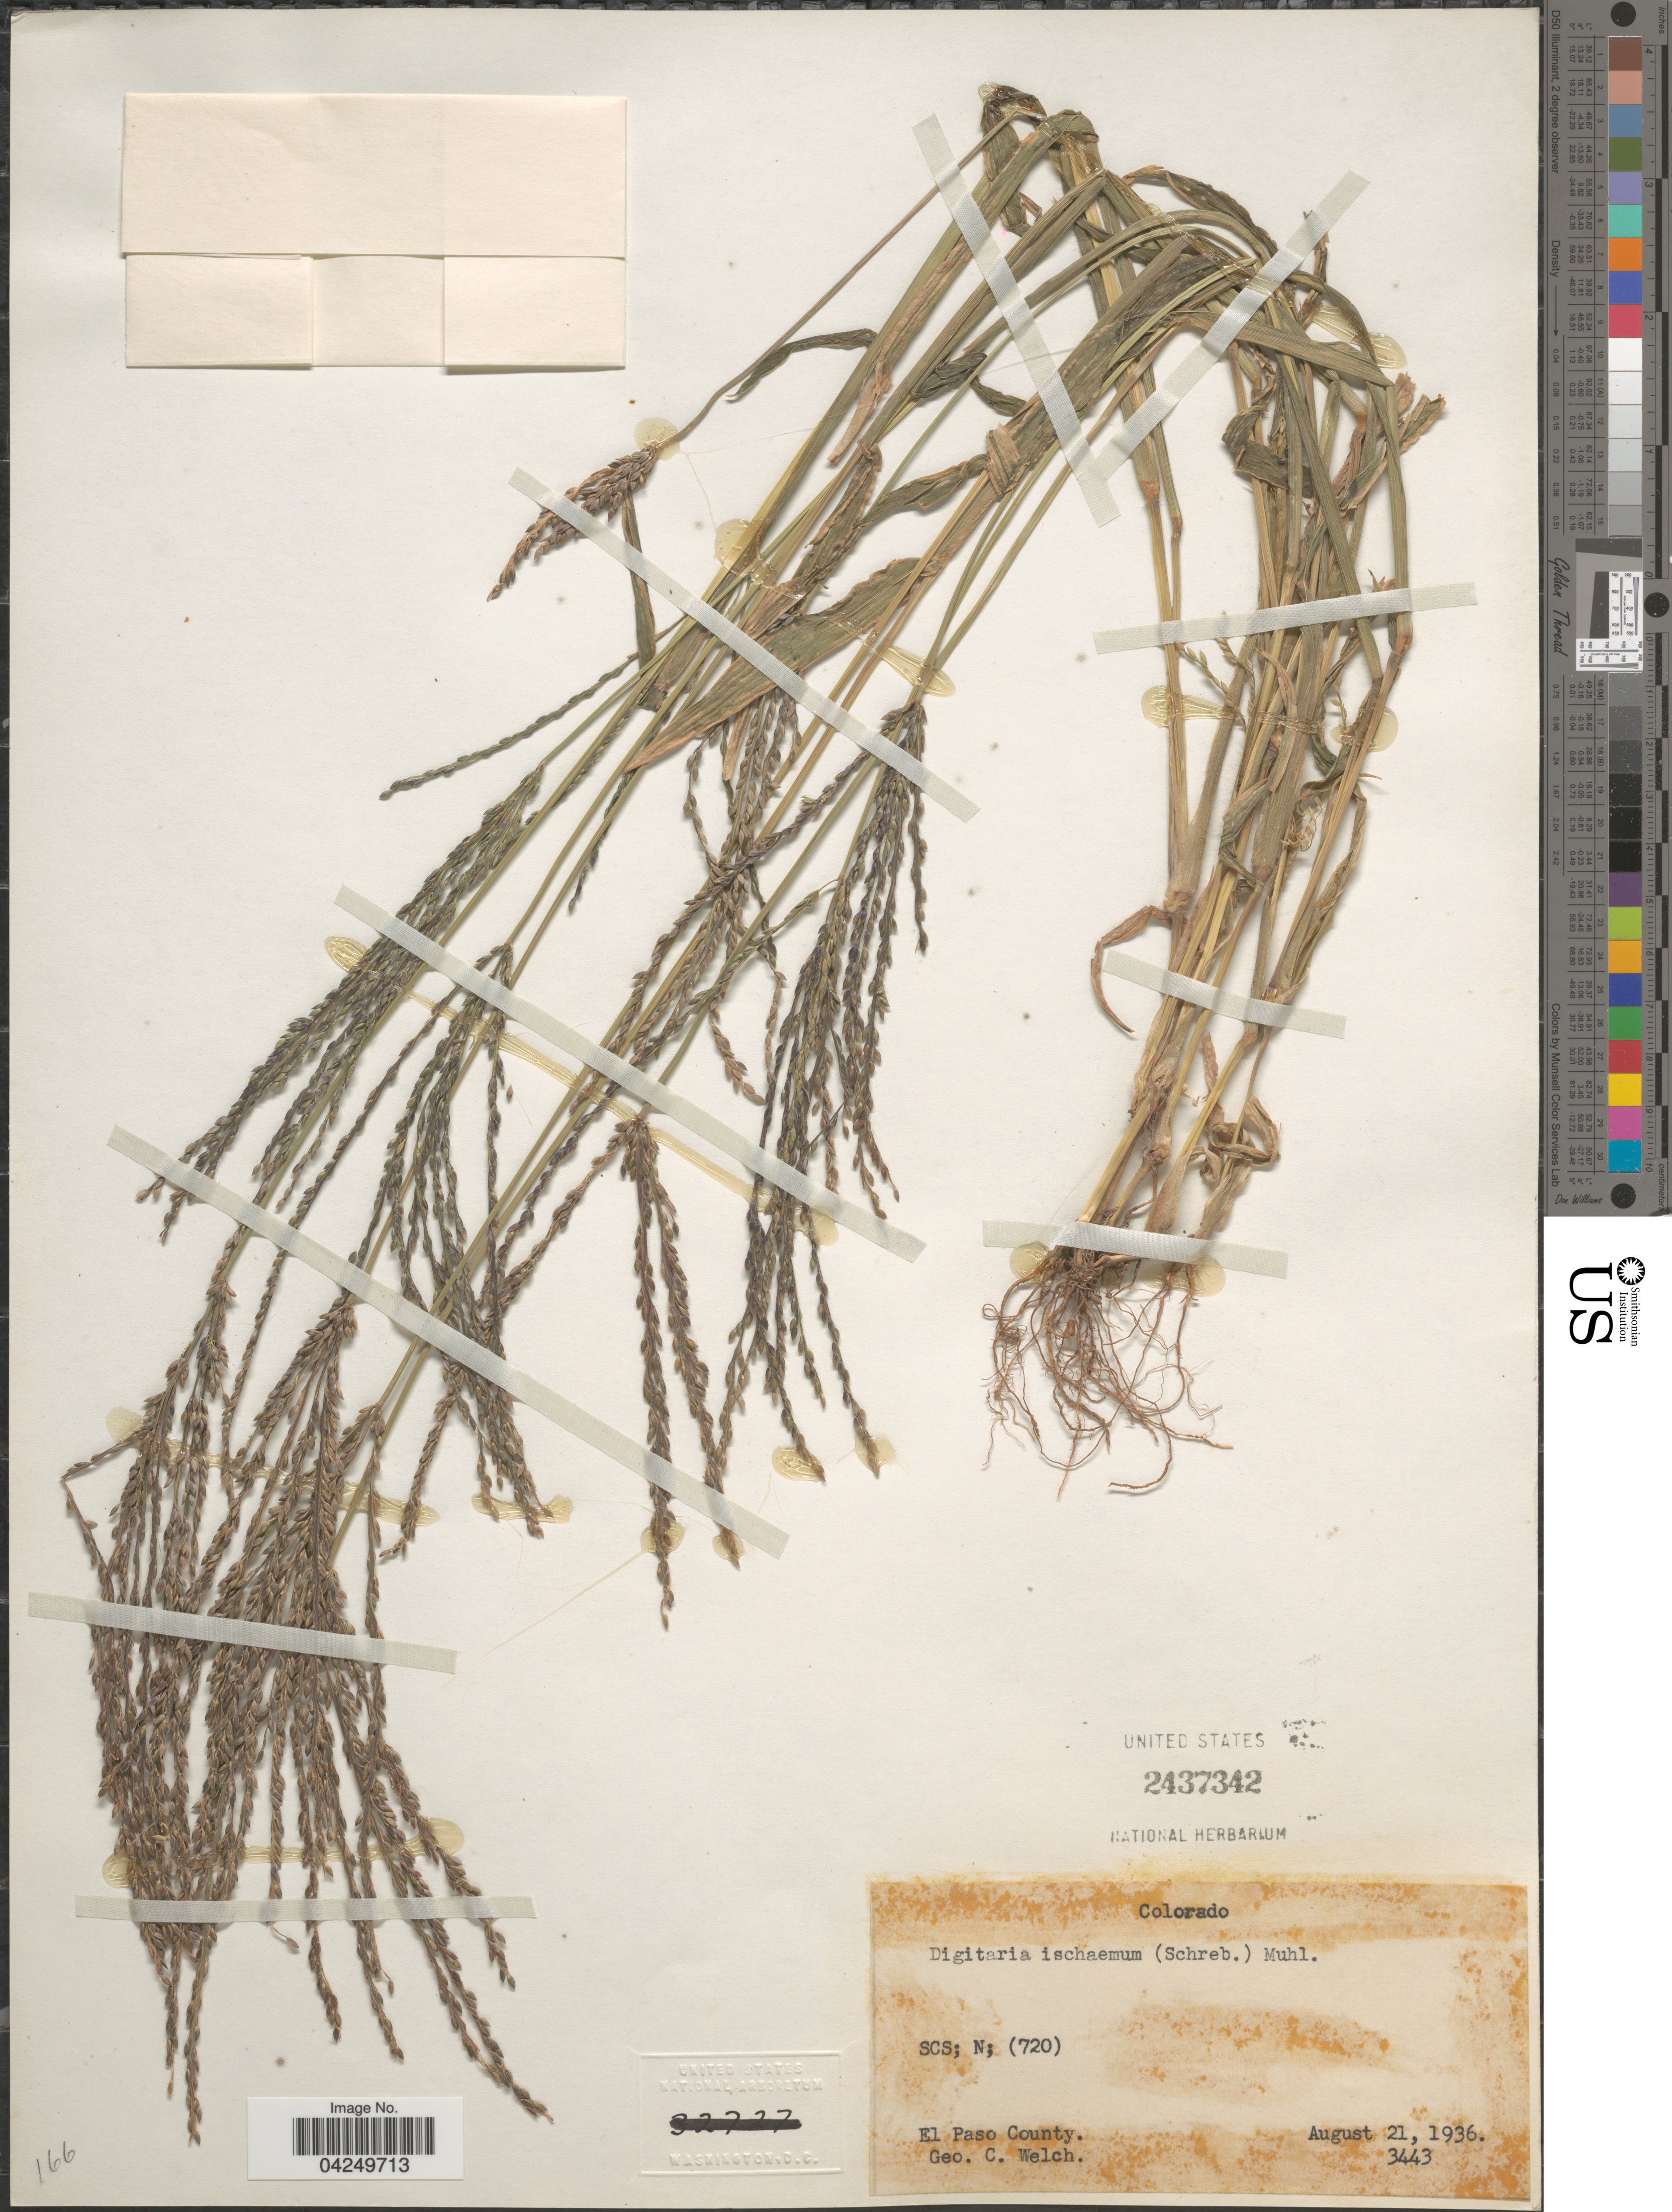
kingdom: Plantae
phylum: Tracheophyta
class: Liliopsida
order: Poales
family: Poaceae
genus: Digitaria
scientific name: Digitaria ischaemum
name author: (Schreber) Schreber ex Muhl.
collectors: G. Welch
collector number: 3443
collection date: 1936-08-21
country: United States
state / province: Colorado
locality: SCS; N; (720). El Paso County.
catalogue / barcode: US 2437342